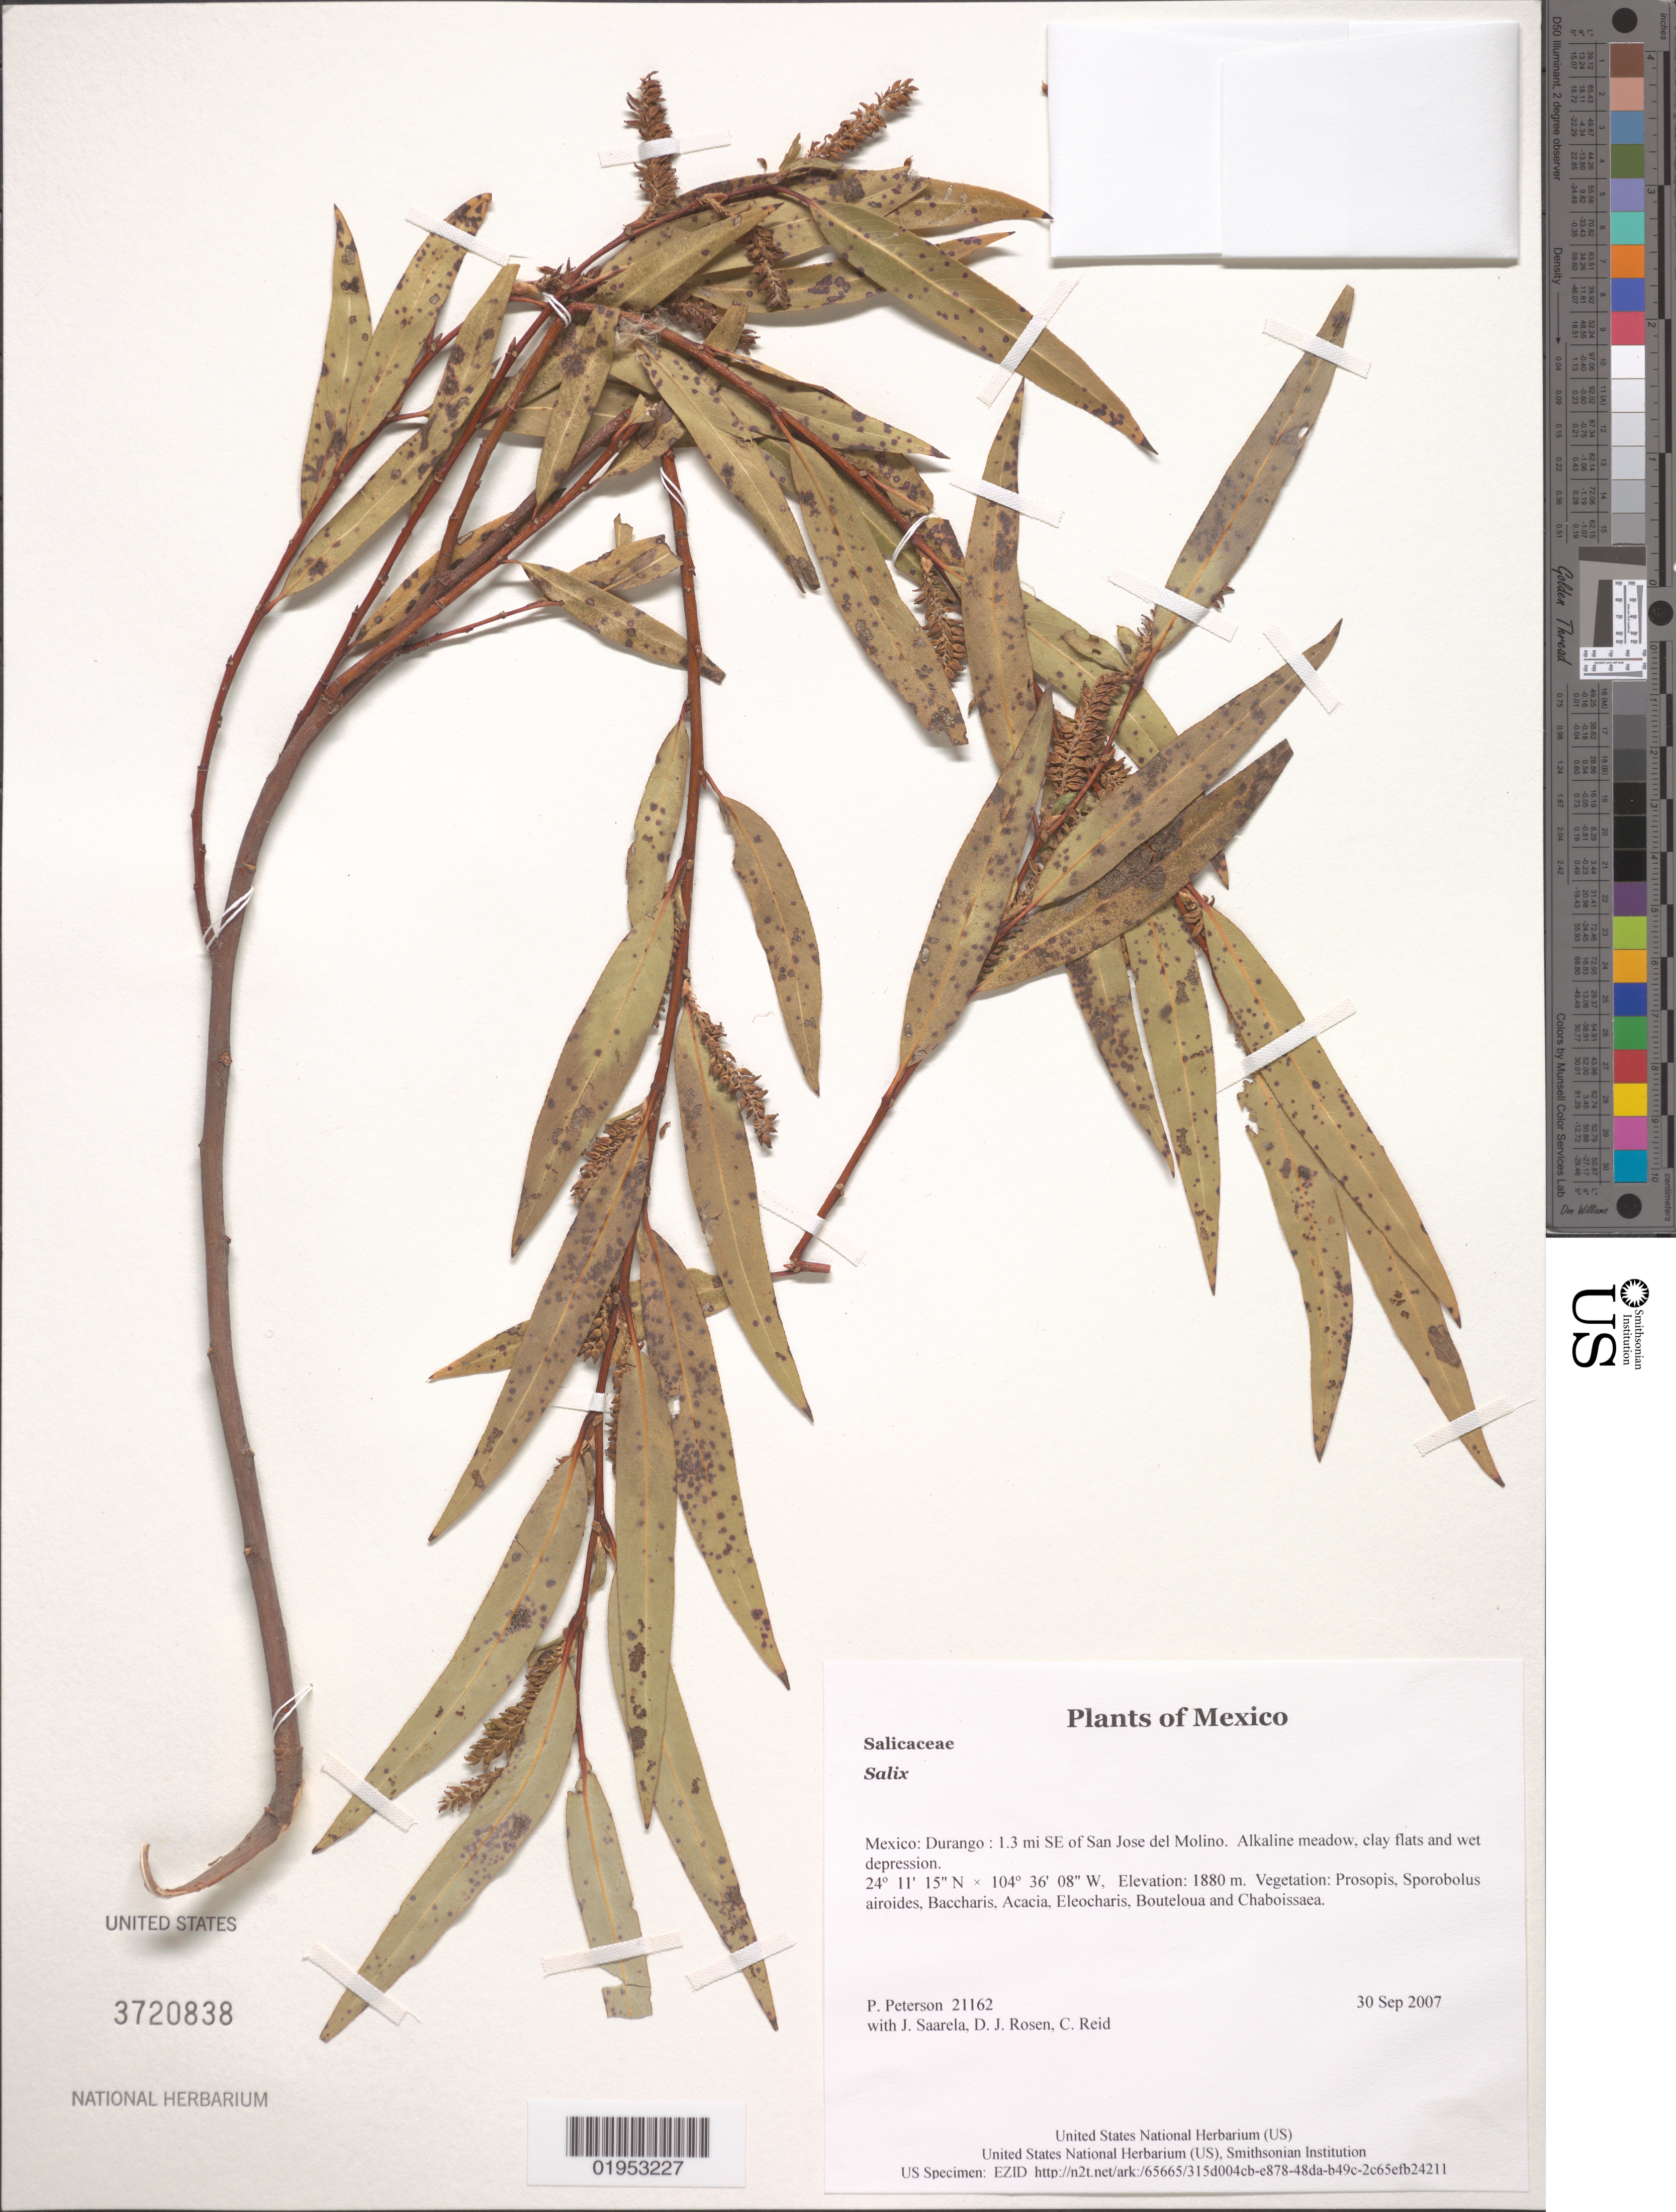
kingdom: Plantae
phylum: Tracheophyta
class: Magnoliopsida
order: Malpighiales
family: Salicaceae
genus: Salix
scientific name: Salix sp.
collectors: P. M. Peterson, J. Saarela, D. J. Rosen & C. Reid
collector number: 21162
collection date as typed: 30 Sep 2007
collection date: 2007-09-30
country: Mexico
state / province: Durango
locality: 1.3 mi SE of San Jose del Molino. Alkaline meadow, clay flats and wet depression.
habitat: Vegetation: Prosopis, Sporobolus airoides, Baccharis, Acacia, Eleocharis, Bouteloua and Chaboissaea.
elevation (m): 1880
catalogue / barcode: US 3720838